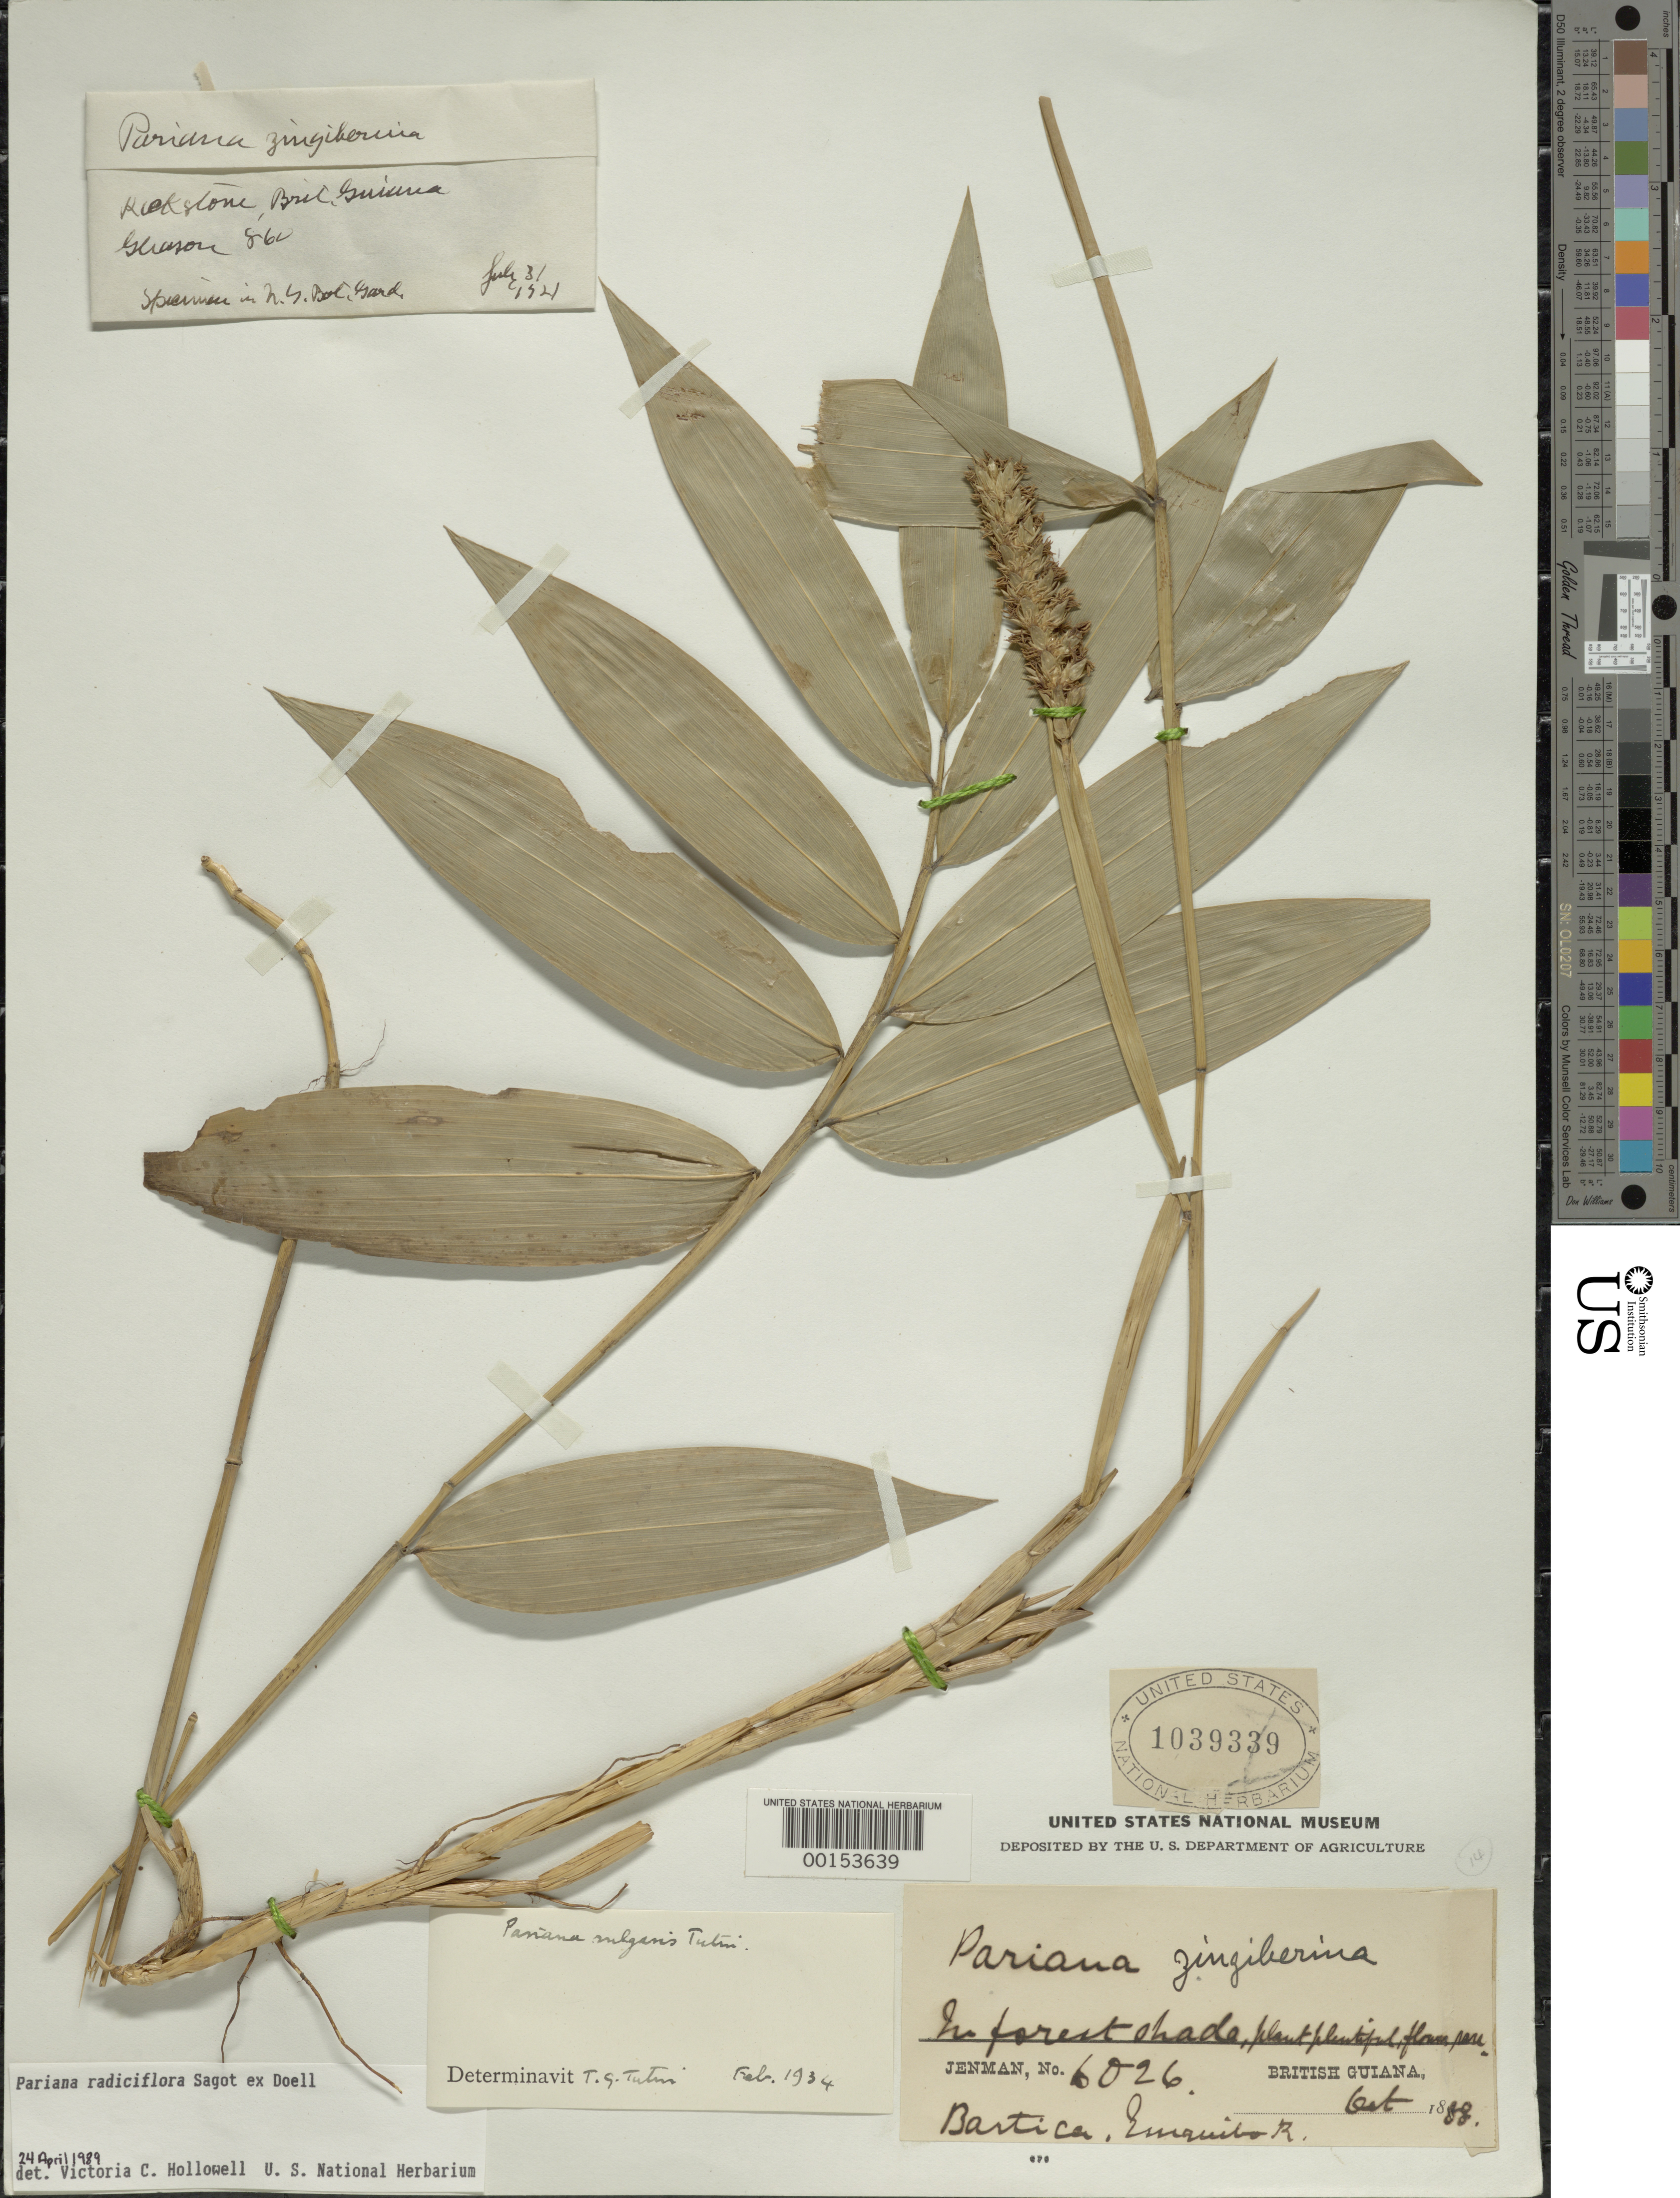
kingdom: Plantae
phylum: Tracheophyta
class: Liliopsida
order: Poales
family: Poaceae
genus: Pariana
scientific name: Pariana radiciflora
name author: Sagot ex Döll in Mart.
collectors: G. S. Jenman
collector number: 6026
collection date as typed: Oct 1888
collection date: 1888-10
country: Guyana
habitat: Forest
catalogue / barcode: US 1039339